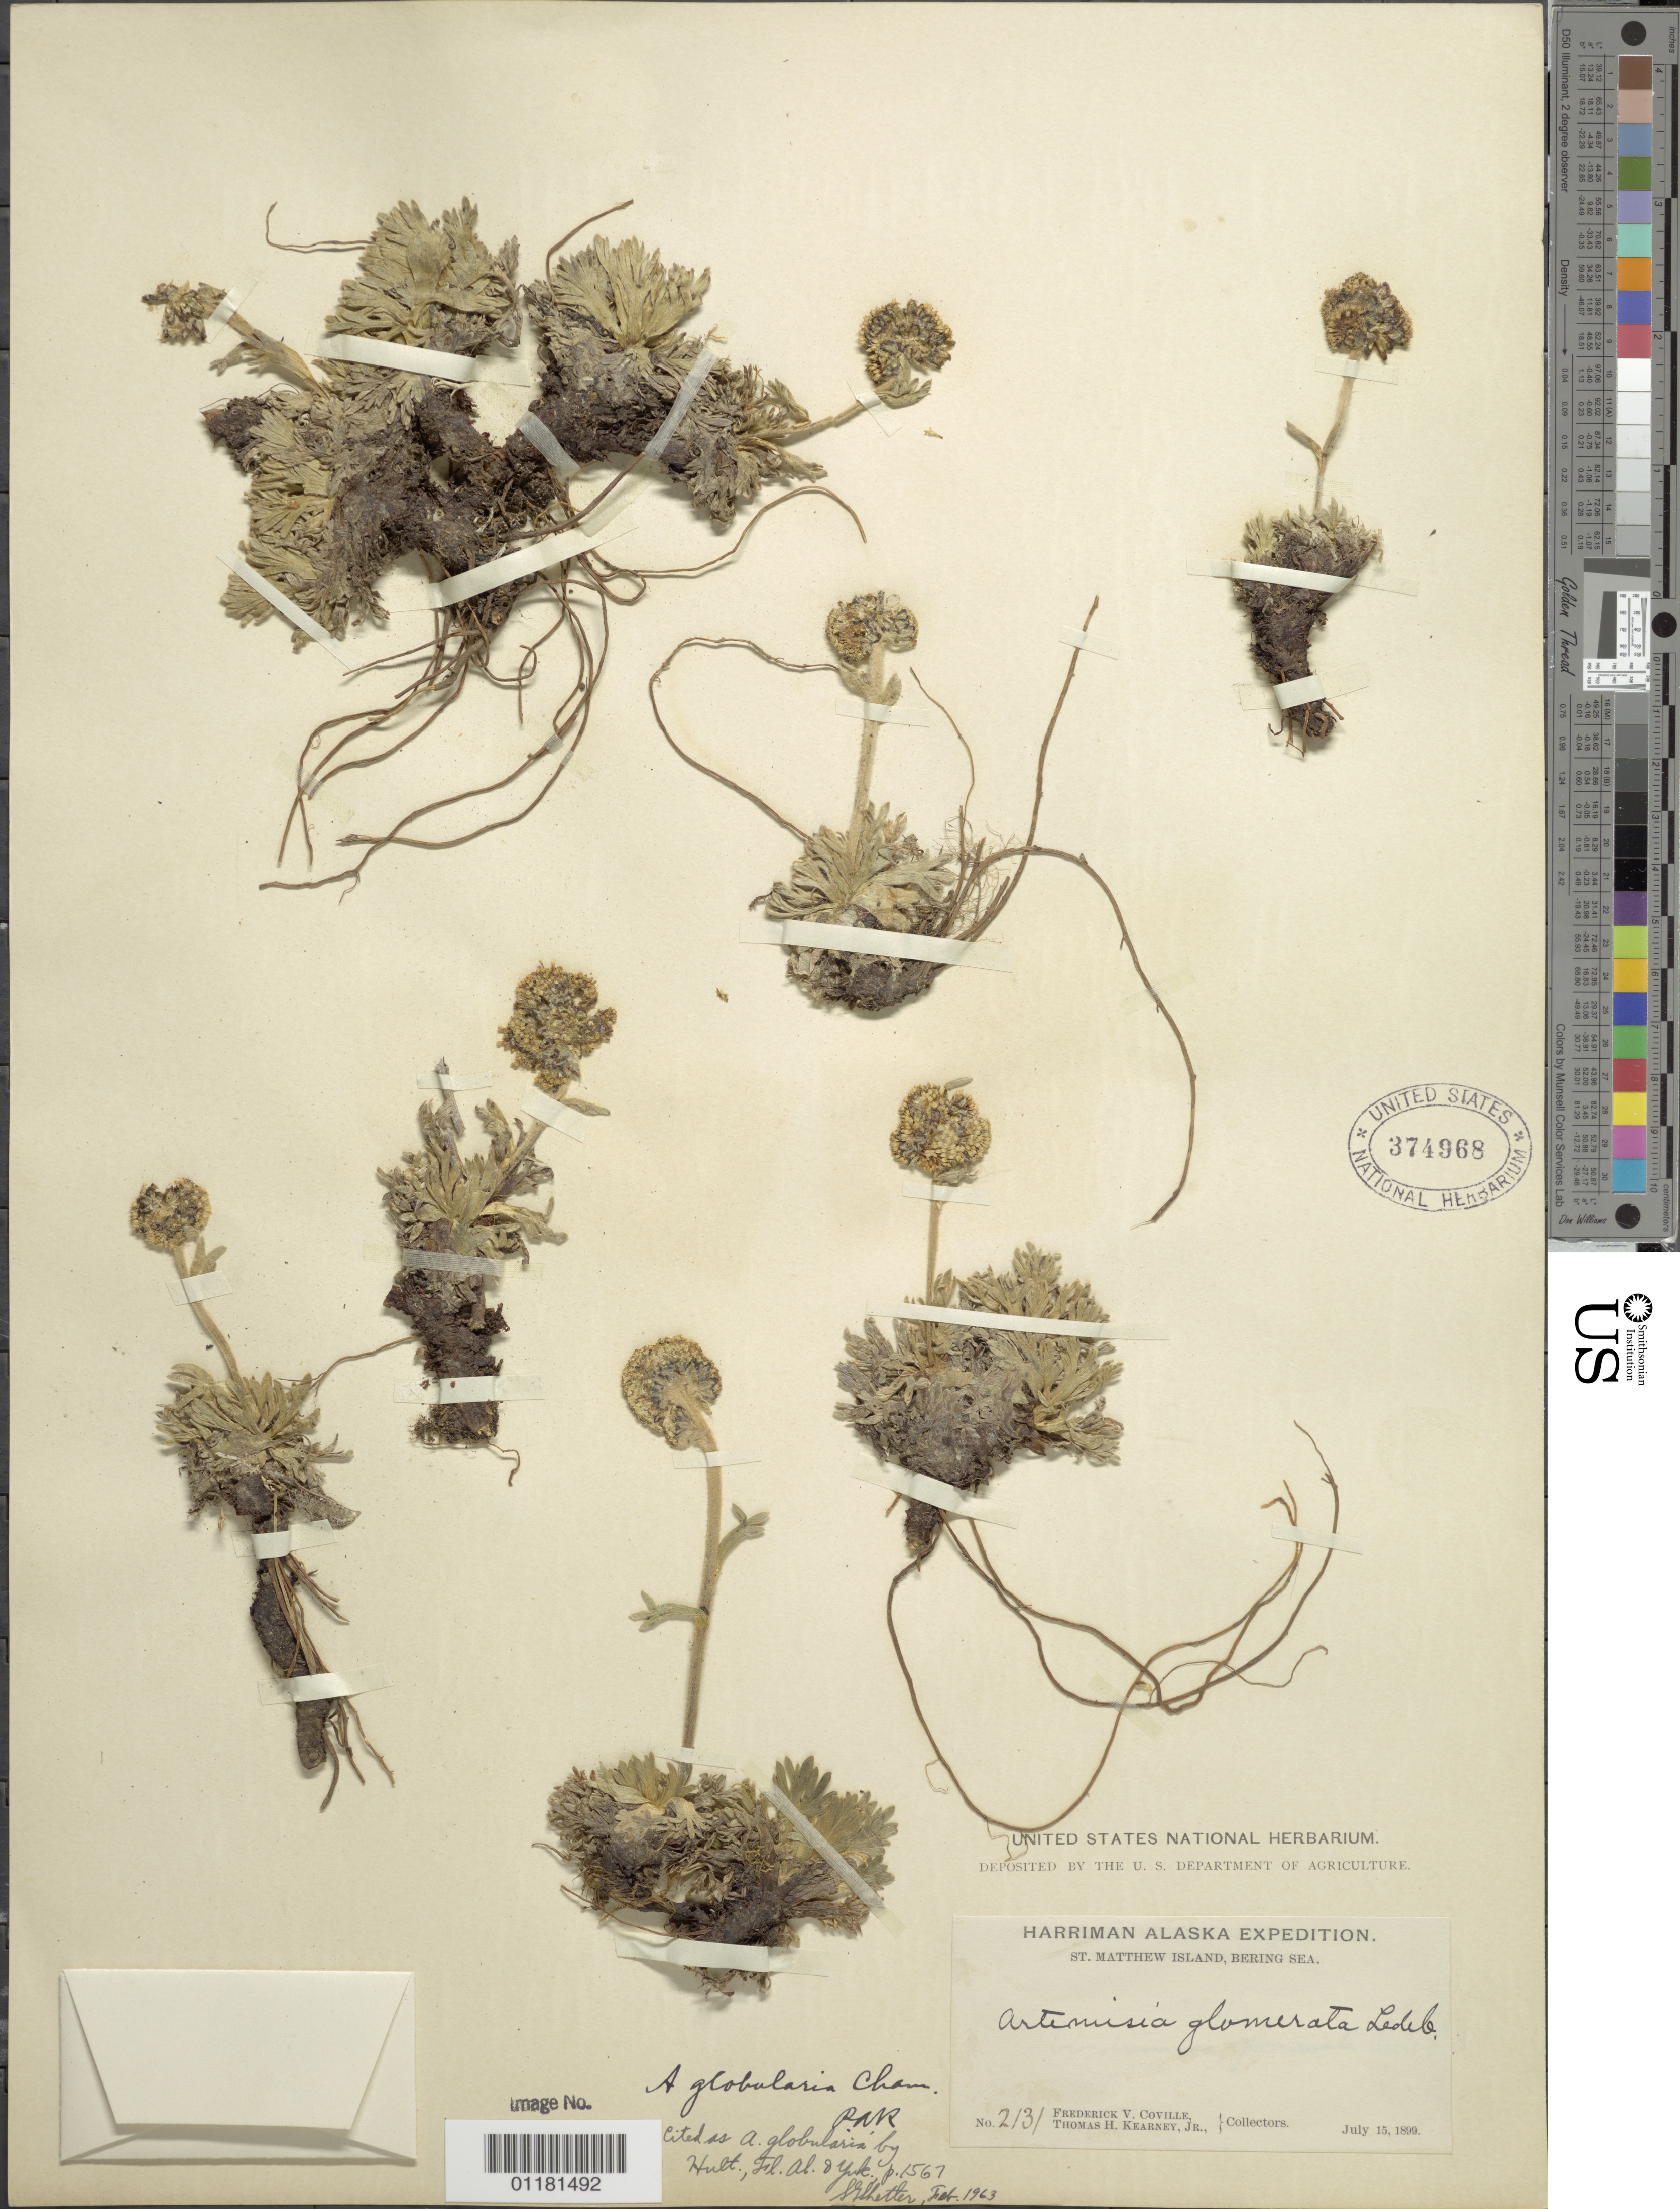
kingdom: Plantae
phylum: Tracheophyta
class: Magnoliopsida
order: Asterales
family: Asteraceae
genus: Artemisia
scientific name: Artemisia globularia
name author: Cham. ex Besser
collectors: F. V. Coville & T. H. Kearney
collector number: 2131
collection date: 1899-07-15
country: United States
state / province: Alaska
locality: St Matthew Island, Bering Sea.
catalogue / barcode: US 374968